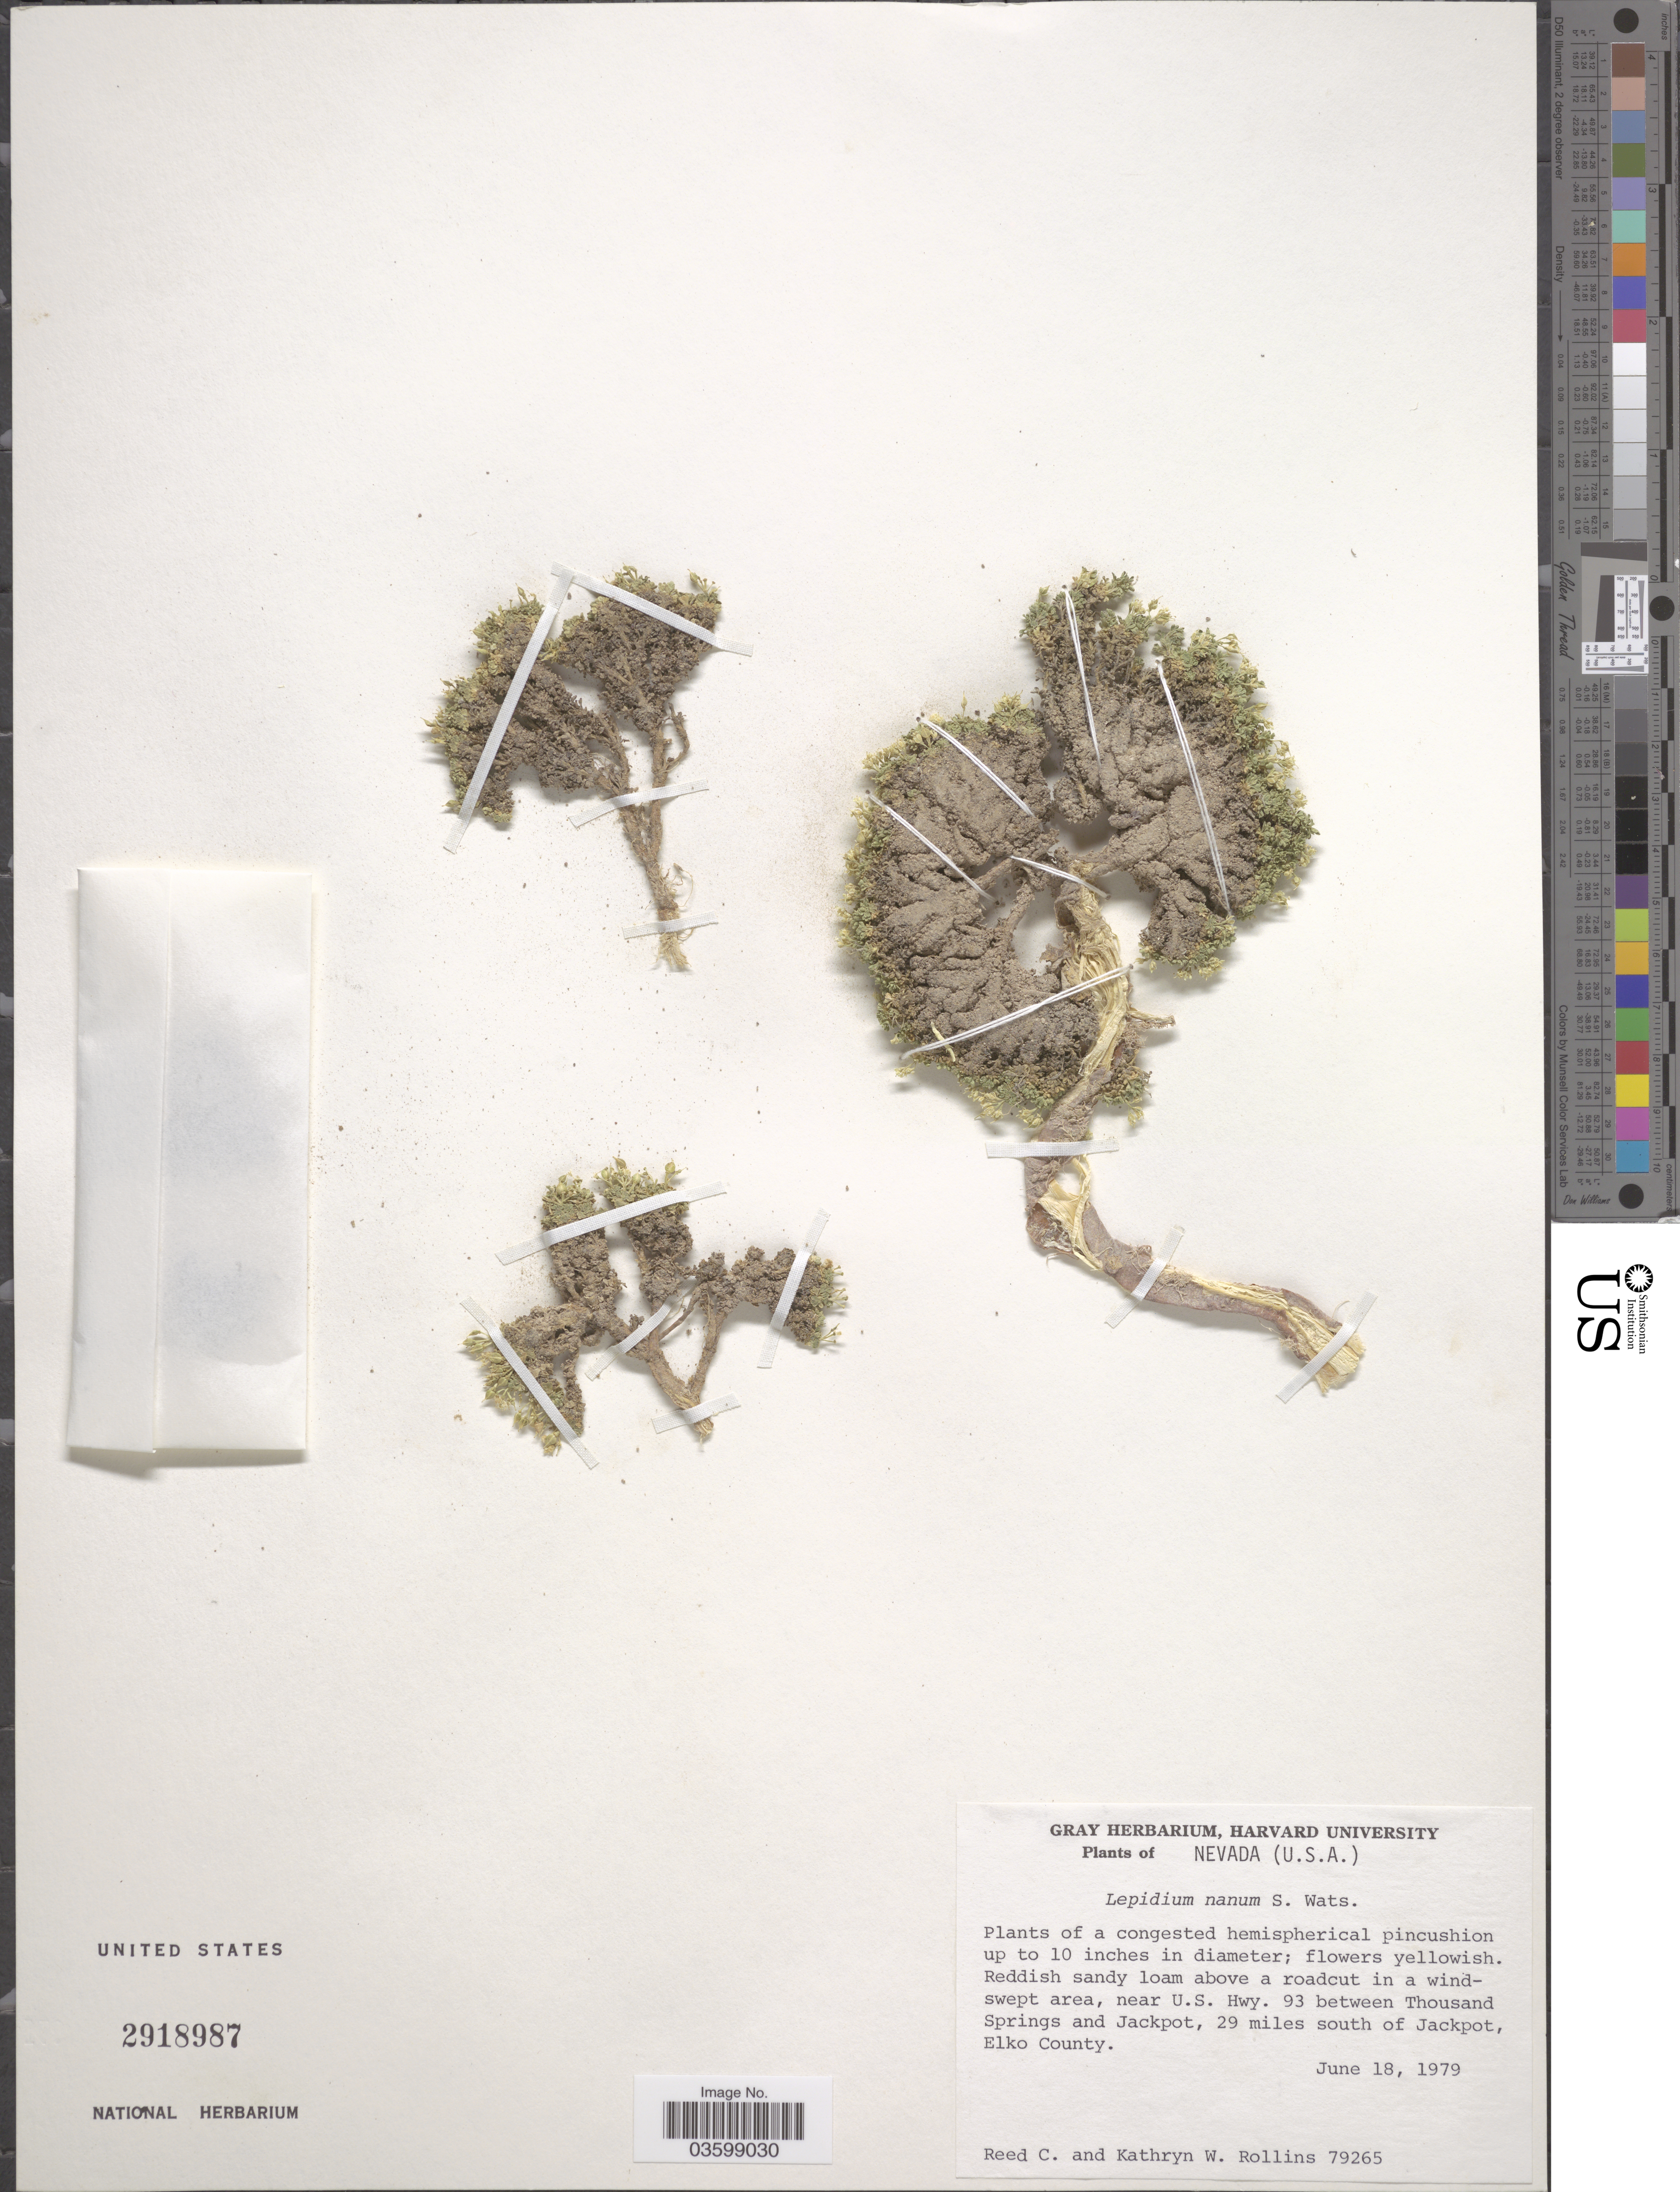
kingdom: Plantae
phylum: Tracheophyta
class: Magnoliopsida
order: Brassicales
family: Brassicaceae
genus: Lepidium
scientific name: Lepidium nanum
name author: S. Watson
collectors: R. C. Rollins & K. W. Rollins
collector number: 79265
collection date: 1979-06-18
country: United States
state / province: Nevada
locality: Near U.S. Hwy. 93 between Thousand Springs and Jackpot, 29 miles south of Jackpot, Elko County.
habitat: reddish sandy loam above a road-cut in a windswept area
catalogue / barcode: US 2918987